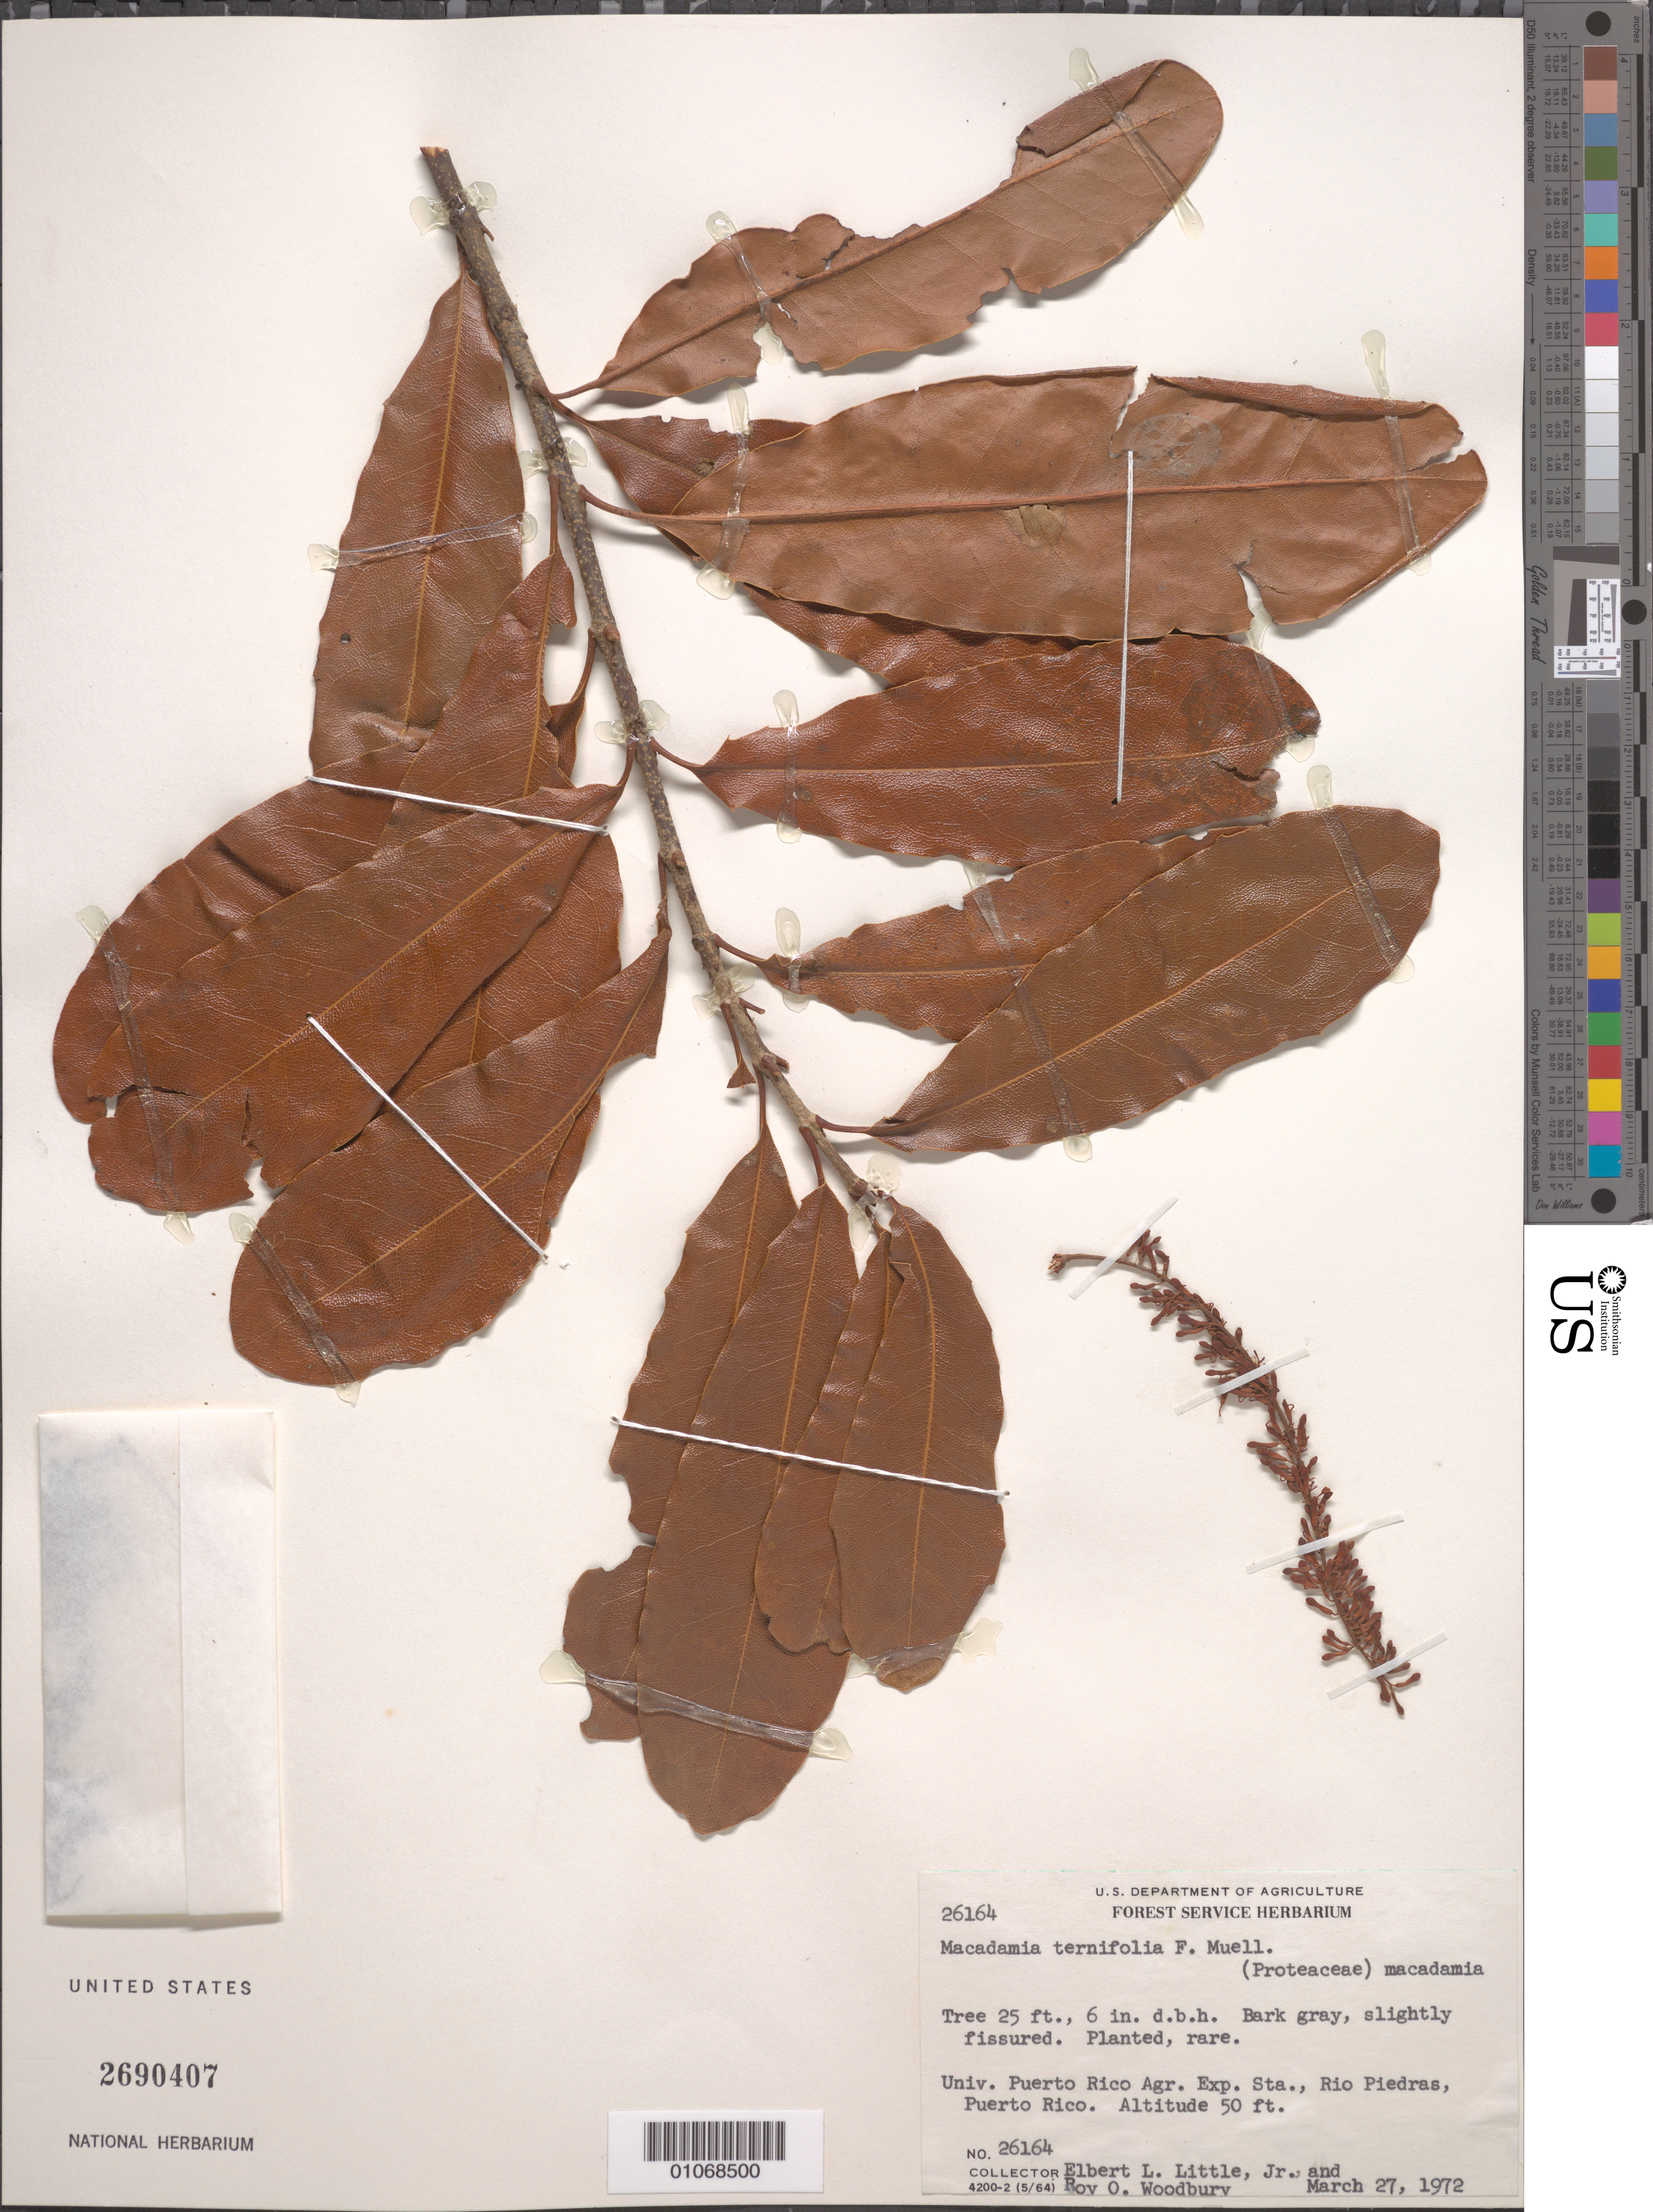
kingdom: Plantae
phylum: Tracheophyta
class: Magnoliopsida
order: Proteales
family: Proteaceae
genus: Macadamia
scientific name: Macadamia ternifolia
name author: F. Muell.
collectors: E. L. Little & R. O. Woodbury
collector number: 26164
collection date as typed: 27 Mar 1972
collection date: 1972-03-27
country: Puerto Rico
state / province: San Juan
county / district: Río Piedras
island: Puerto Rico I.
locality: Universidad de Puerto Rico, Rio Piedras.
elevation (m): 15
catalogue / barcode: US 2690407